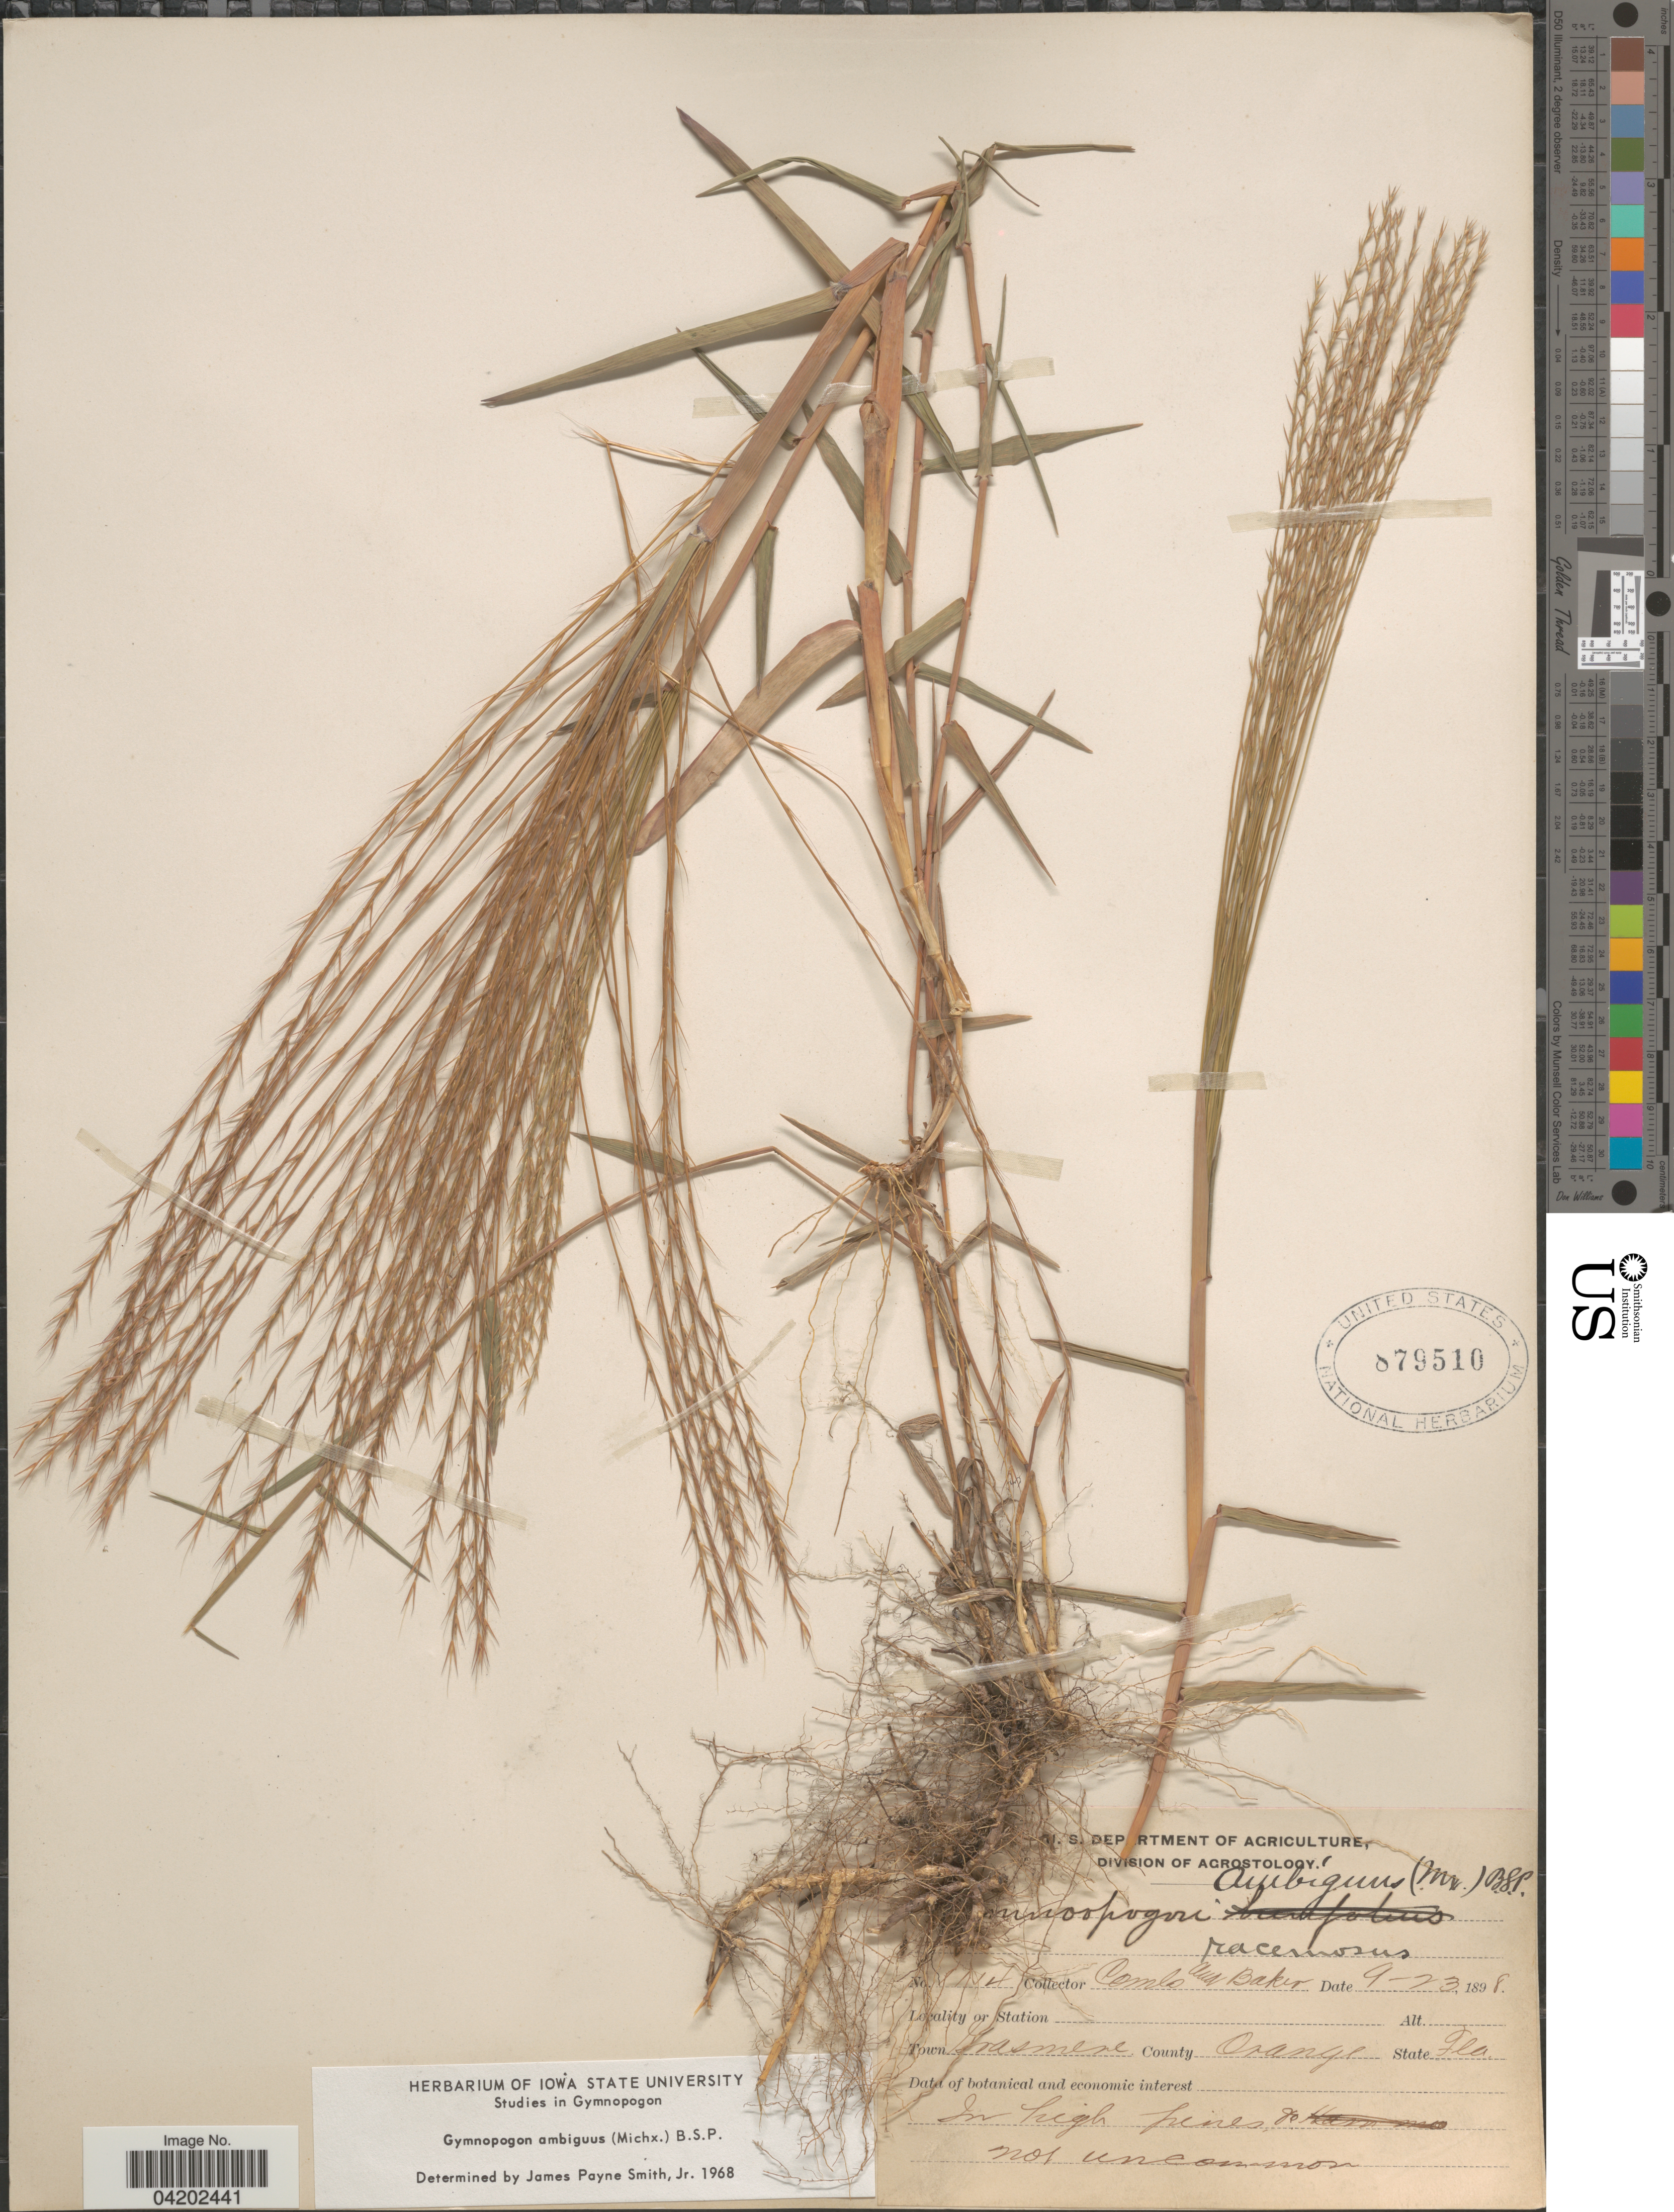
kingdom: Plantae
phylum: Tracheophyta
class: Liliopsida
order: Poales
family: Poaceae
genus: Gymnopogon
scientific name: Gymnopogon ambiguus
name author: (Michx.) Britton, Stearns & Poggenb.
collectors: -. Combs & -- Baker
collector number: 1114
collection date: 1898-09-23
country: United States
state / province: Florida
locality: Town Grasmere. County Orange.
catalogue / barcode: US 879510